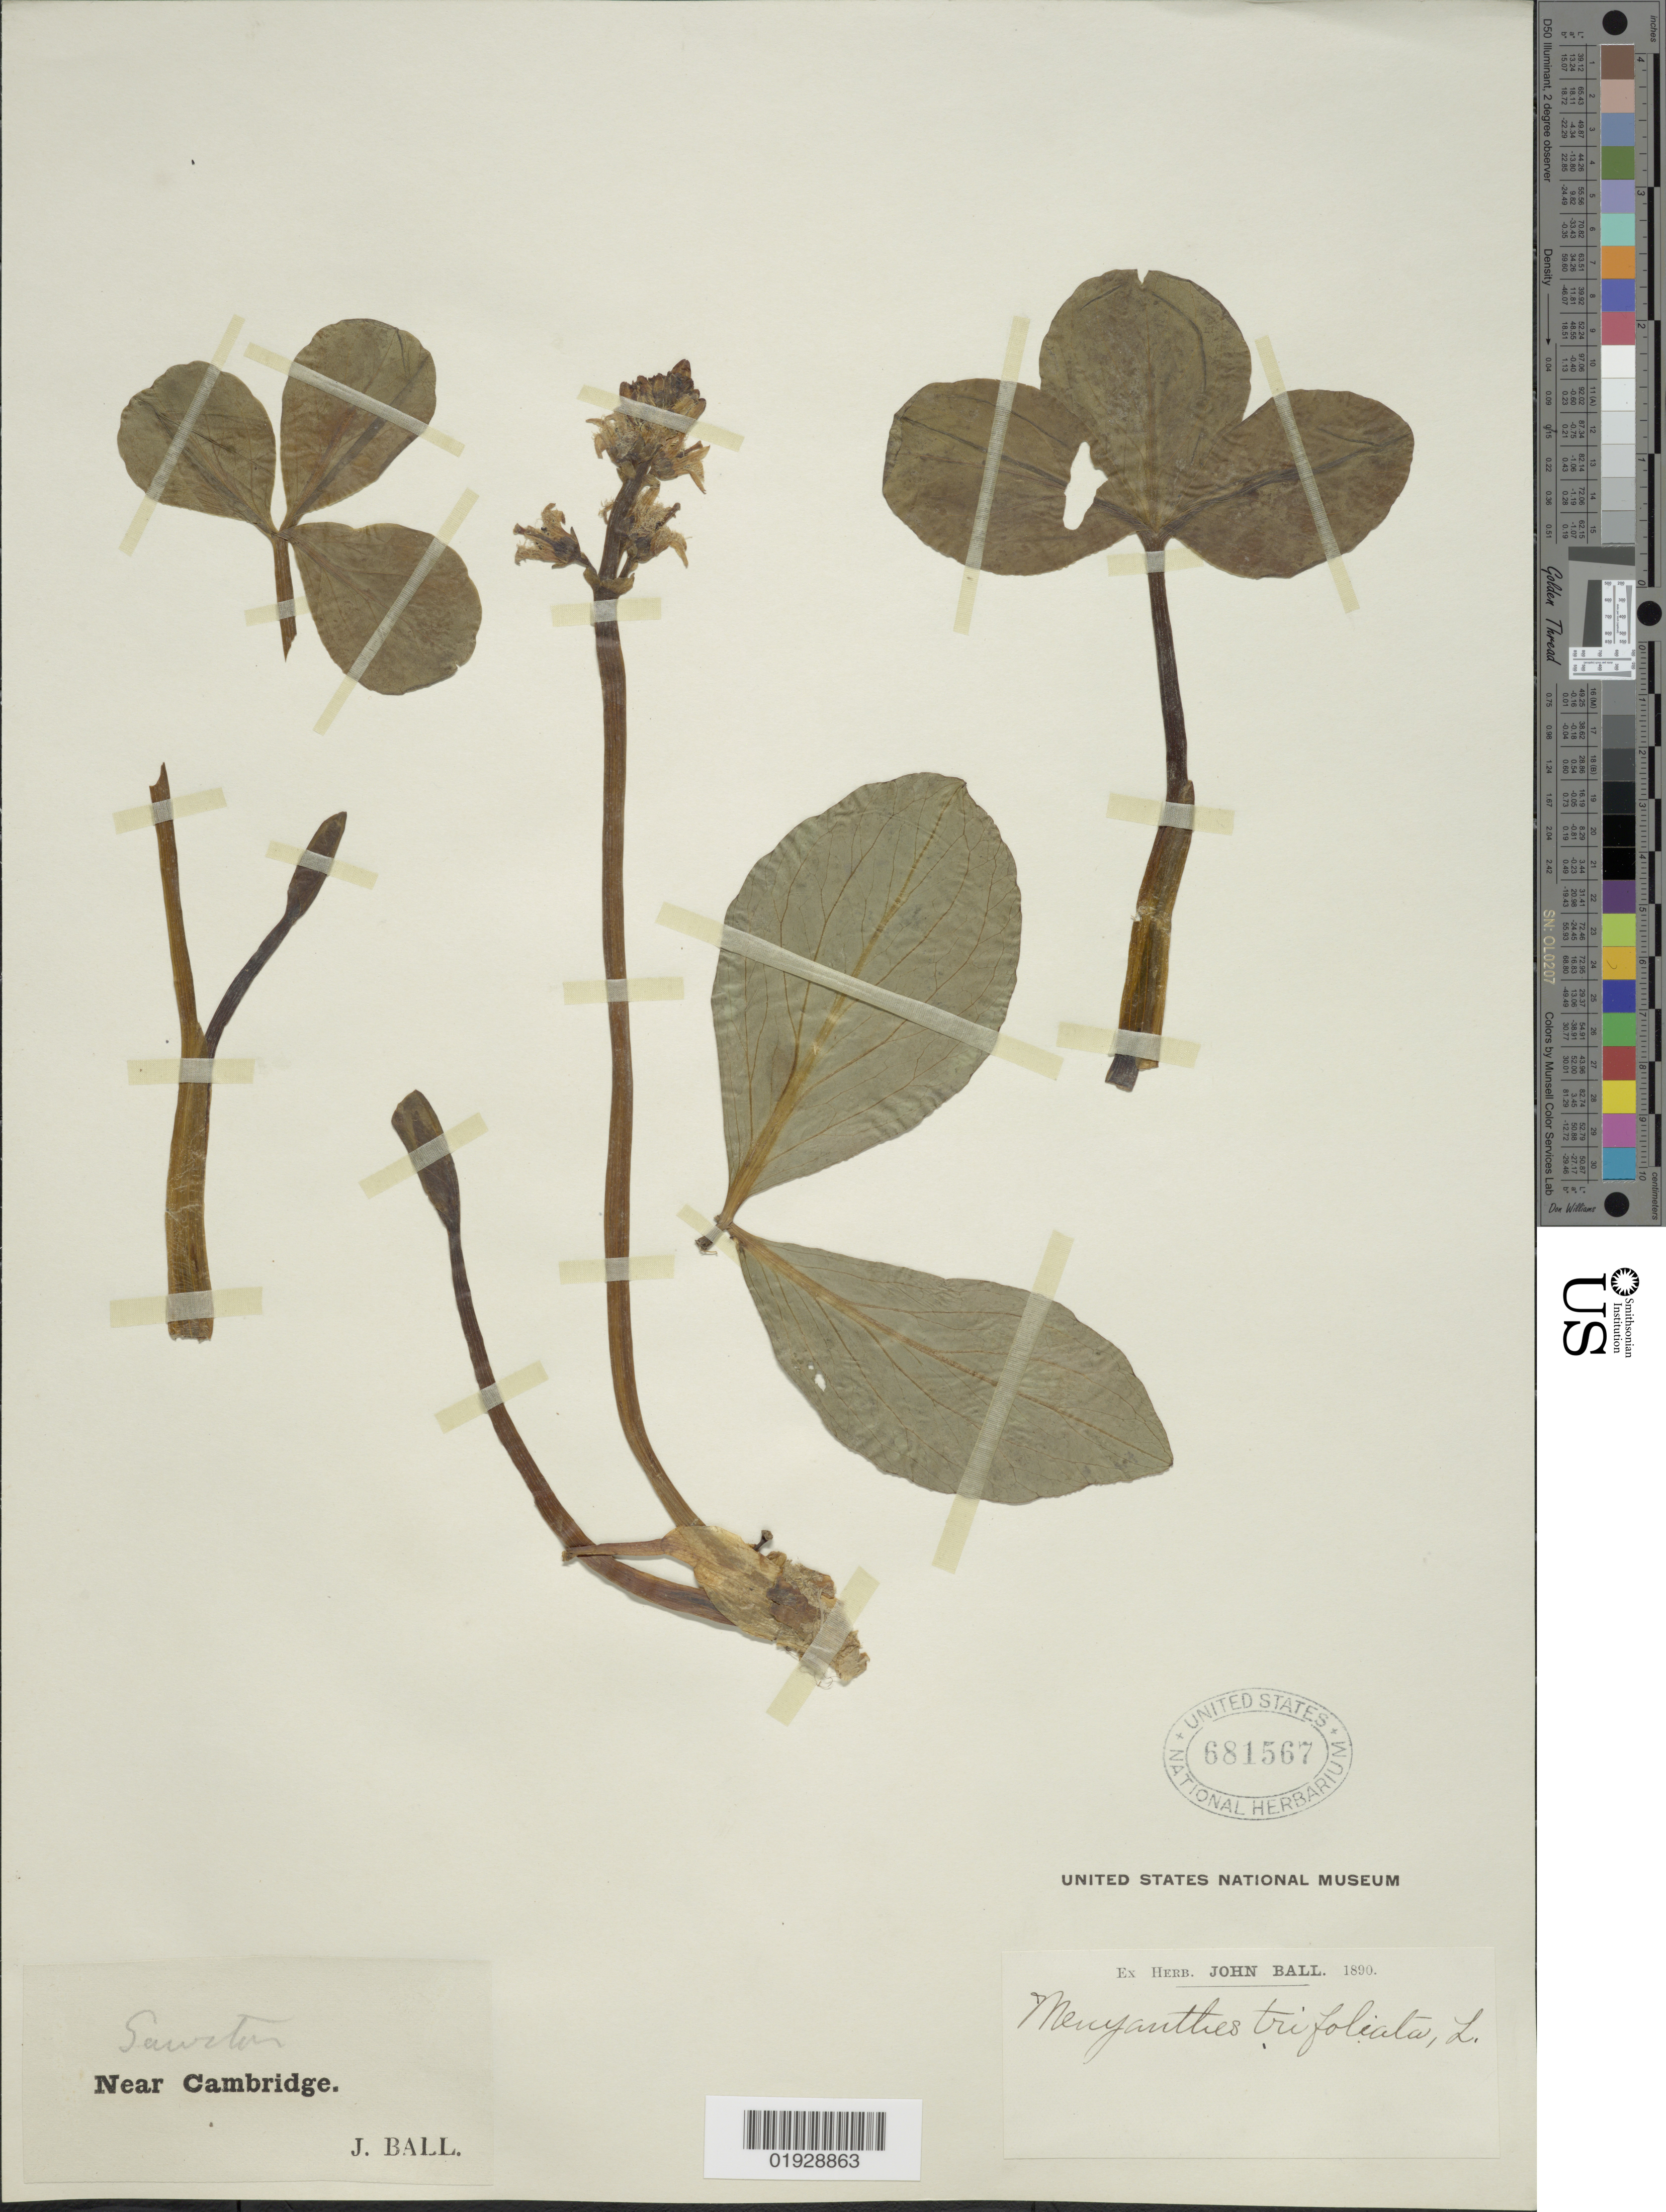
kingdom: Plantae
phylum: Tracheophyta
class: Magnoliopsida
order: Asterales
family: Menyanthaceae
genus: Menyanthes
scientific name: Menyanthes trifoliata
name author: L.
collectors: J. Ball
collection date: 1890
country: United Kingdom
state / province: Wales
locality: Sawton, Near Cambridge.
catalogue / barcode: US 681567